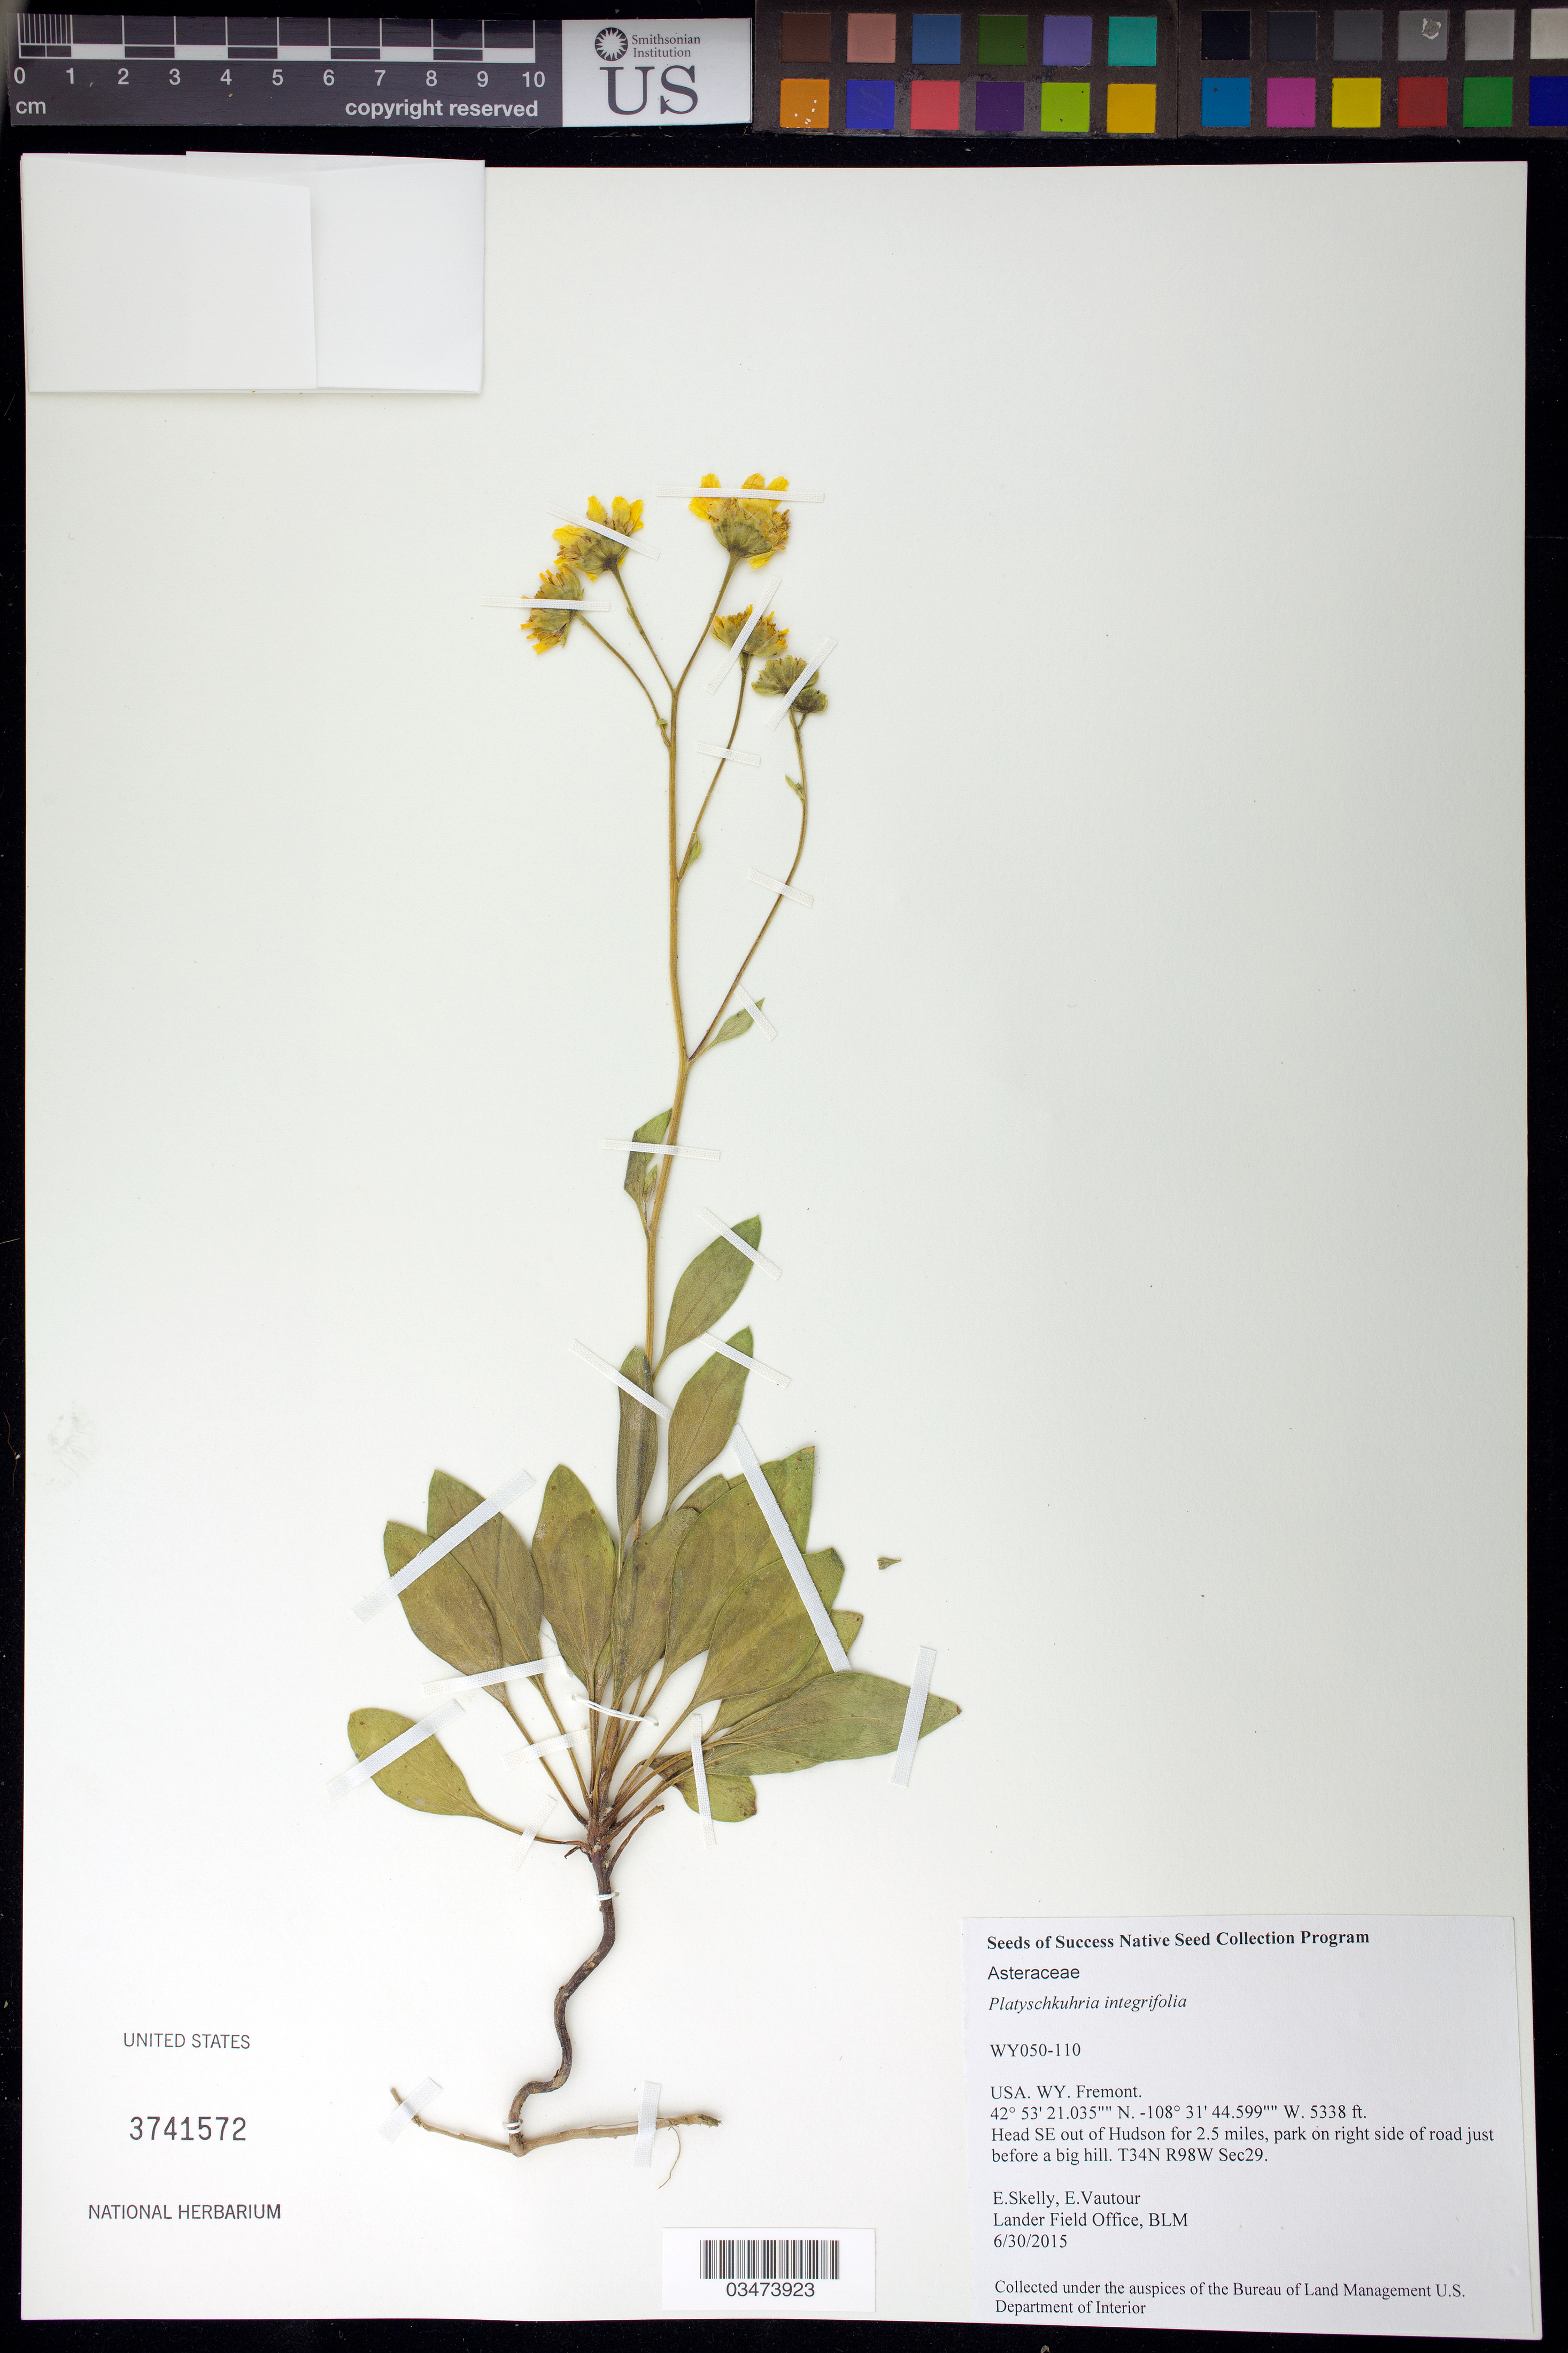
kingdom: Plantae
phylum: Tracheophyta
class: Magnoliopsida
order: Asterales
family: Asteraceae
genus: Platyschkuhria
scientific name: Platyschkuhria integrifolia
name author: (A. Gray) Rydb.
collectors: E. Skelly & E. Vautour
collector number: WY050-110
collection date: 2015-06-30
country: United States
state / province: Wyoming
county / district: Fremont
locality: Government Draw. 2.5 miles SE out of Hudson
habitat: sagebrush steppe; loamy (10-14SE)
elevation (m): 1627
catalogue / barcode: US 3741572